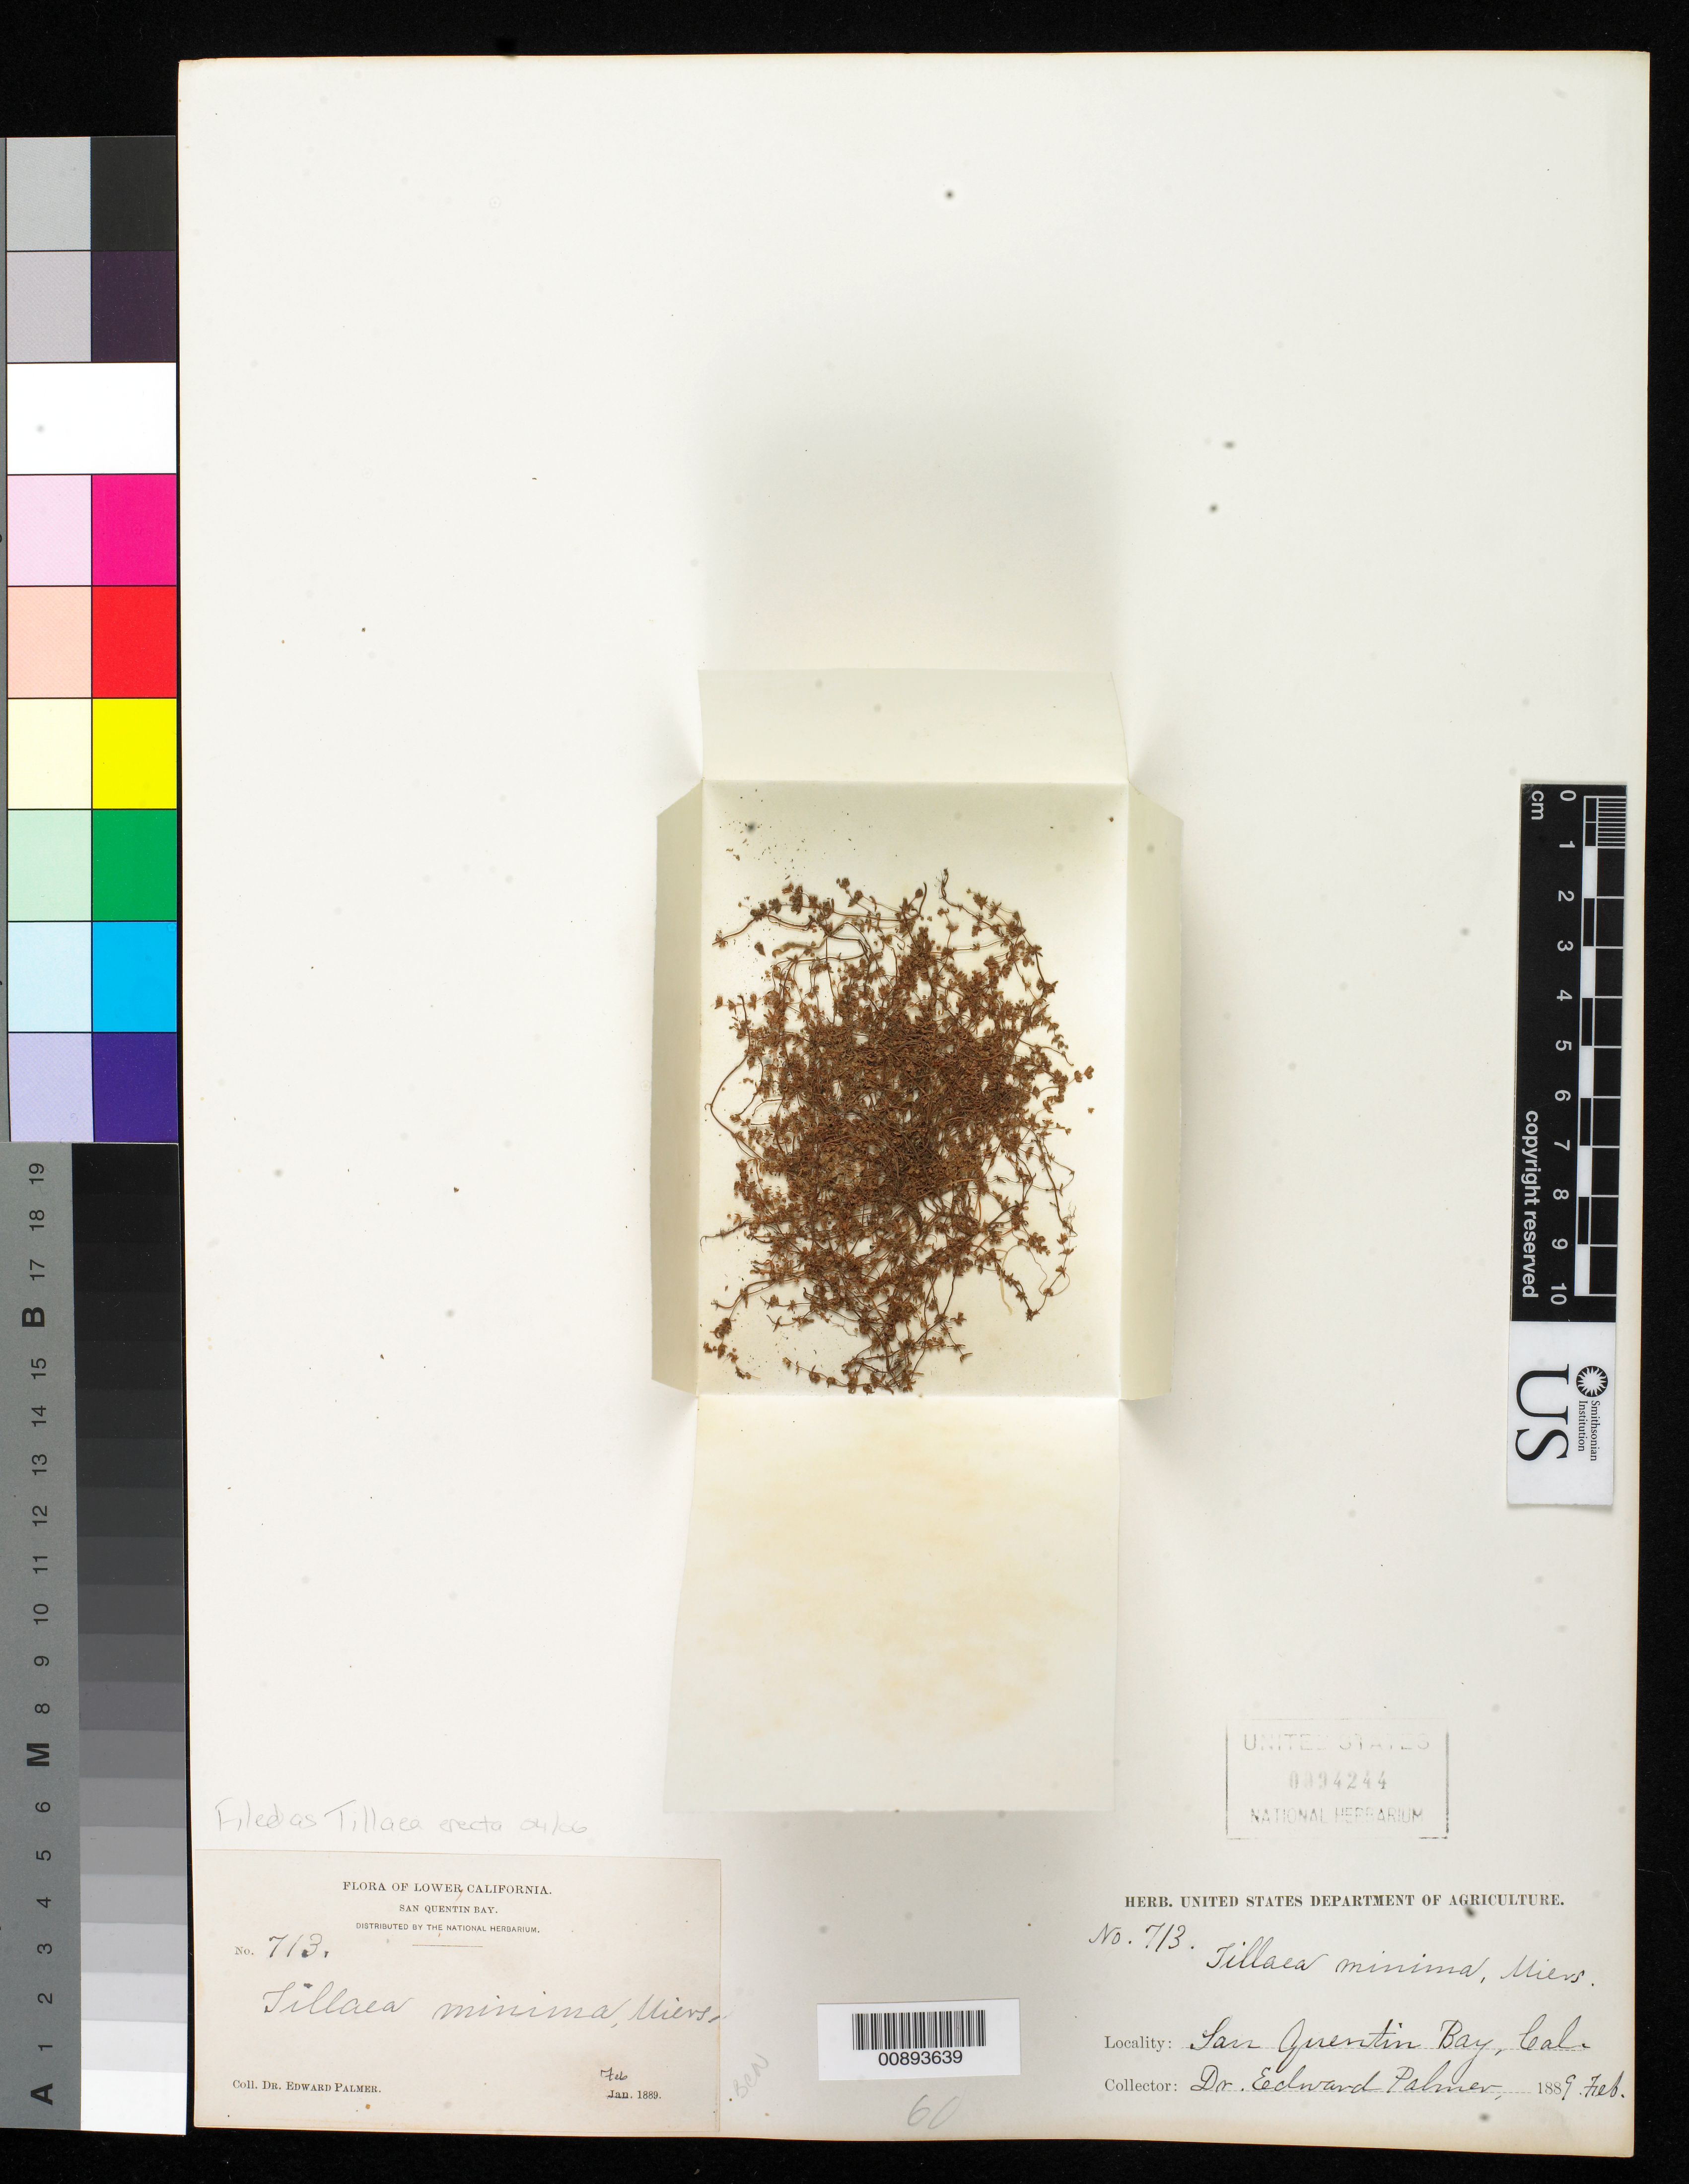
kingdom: Plantae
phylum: Tracheophyta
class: Magnoliopsida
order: Saxifragales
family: Crassulaceae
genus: Crassula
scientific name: Crassula connata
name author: (Ruiz & Pav.) A. Berger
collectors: E. Palmer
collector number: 713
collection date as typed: Feb 1889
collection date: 1889-02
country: Mexico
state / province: Baja California Norte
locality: San Quentin Bay, Baja California.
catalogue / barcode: US 94244